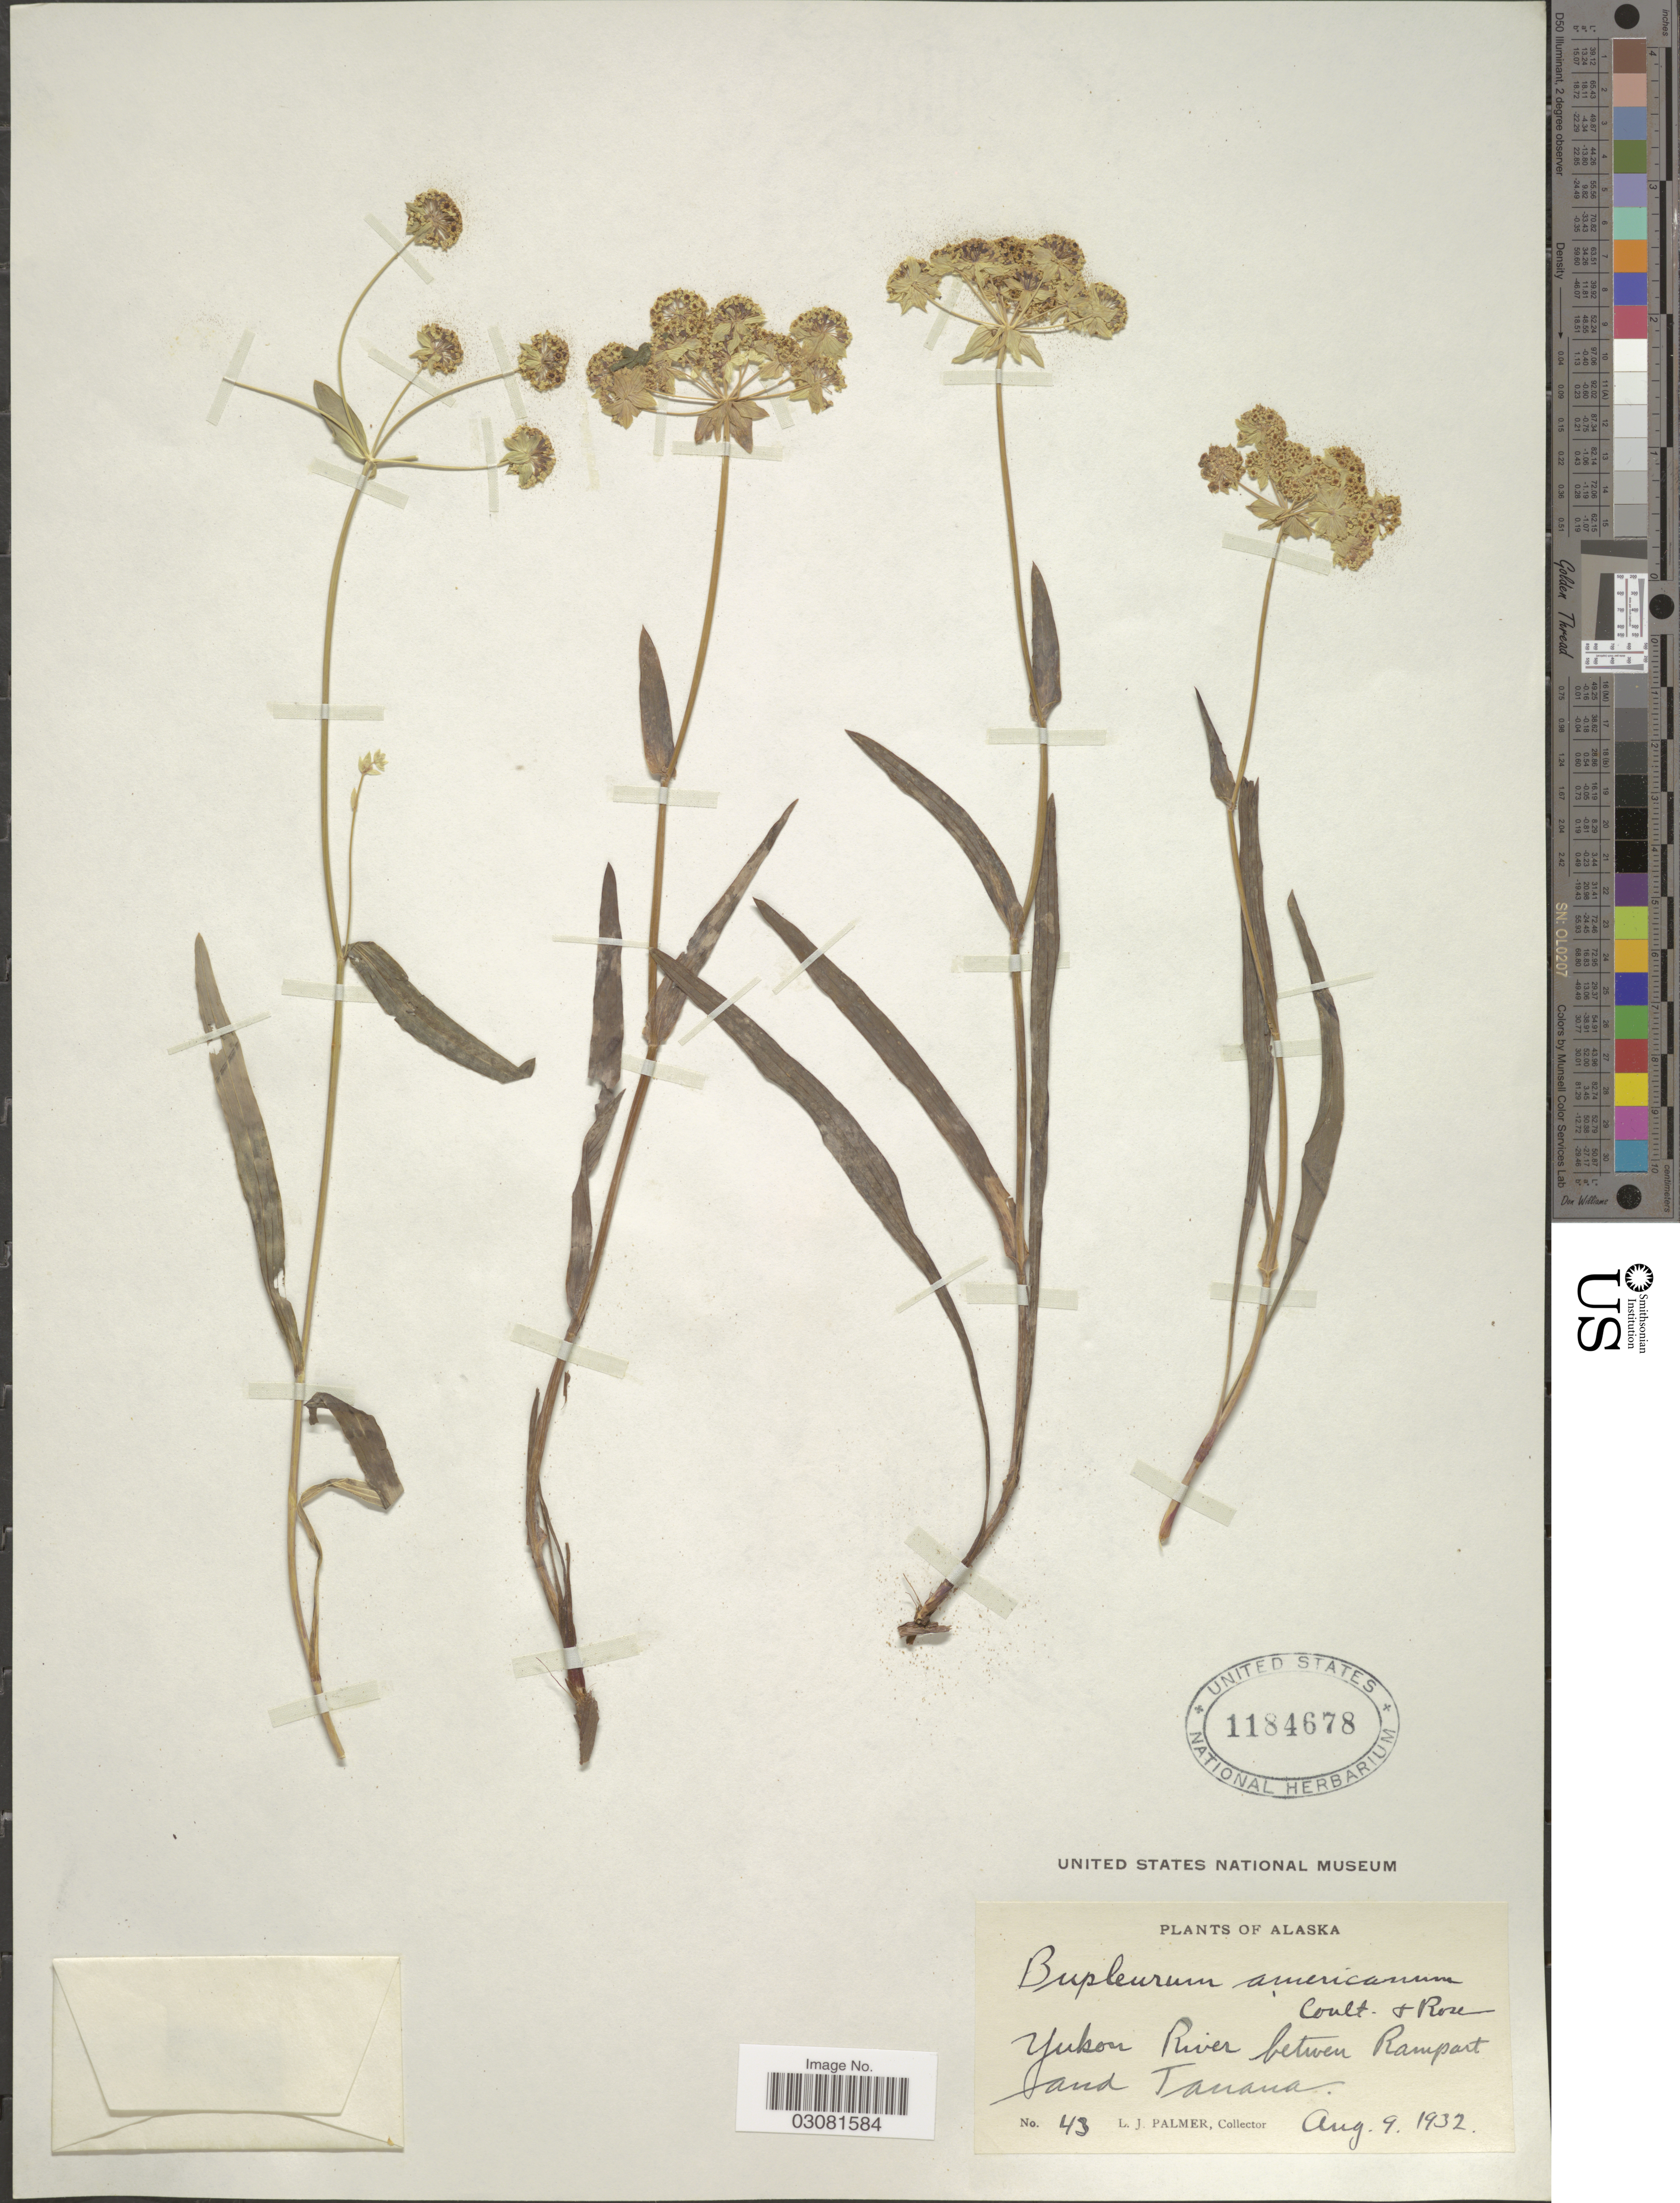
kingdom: Plantae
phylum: Tracheophyta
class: Magnoliopsida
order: Apiales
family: Apiaceae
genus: Bupleurum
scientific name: Bupleurum americanum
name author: J.M. Coult. & Rose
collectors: L. J. Palmer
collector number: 43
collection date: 1932-08-09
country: United States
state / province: Alaska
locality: Yukon River between Rampart and Tanana.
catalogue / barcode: US 1184678